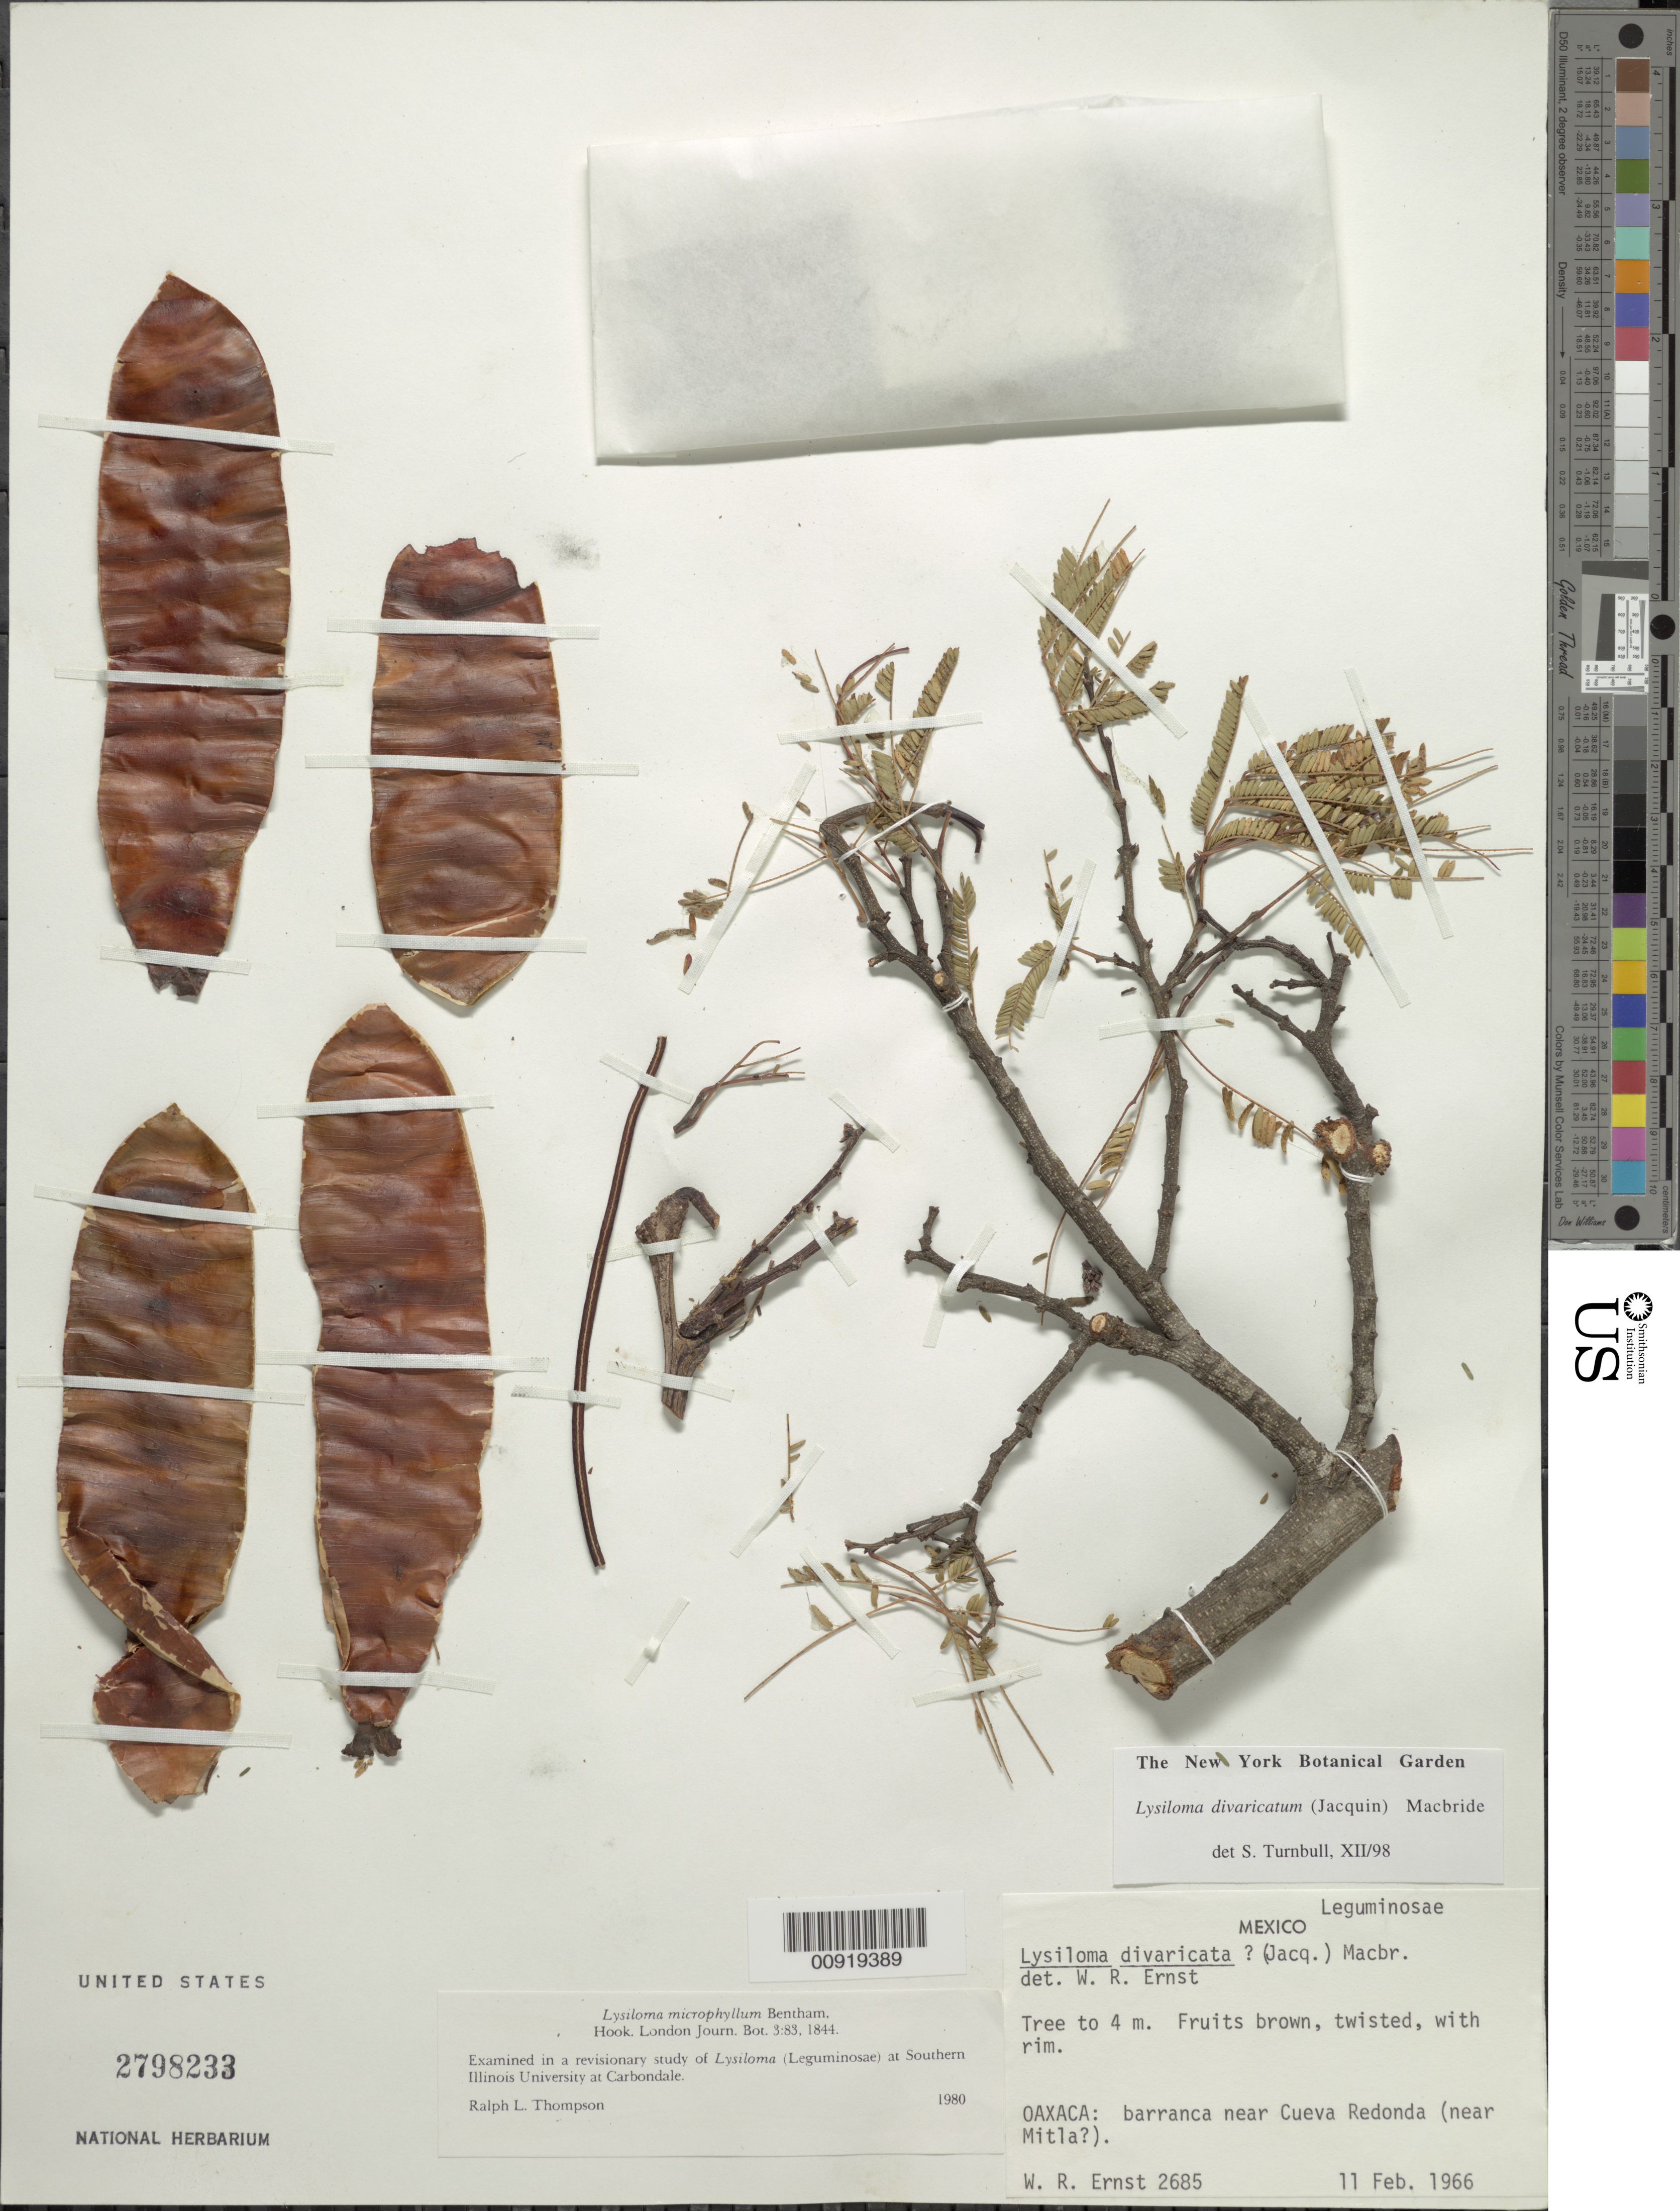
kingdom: Plantae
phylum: Tracheophyta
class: Magnoliopsida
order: Fabales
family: Fabaceae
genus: Lysiloma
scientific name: Lysiloma divaricatum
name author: (Jacq.) J.F. Macbr.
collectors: W. R. Ernst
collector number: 2685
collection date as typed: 11 Feb 1966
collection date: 1966-02-11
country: Mexico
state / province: Oaxaca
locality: Oaxaca: barranca near Cueva Redonda (near Mitla?)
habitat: Barranca.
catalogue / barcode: US 2798233